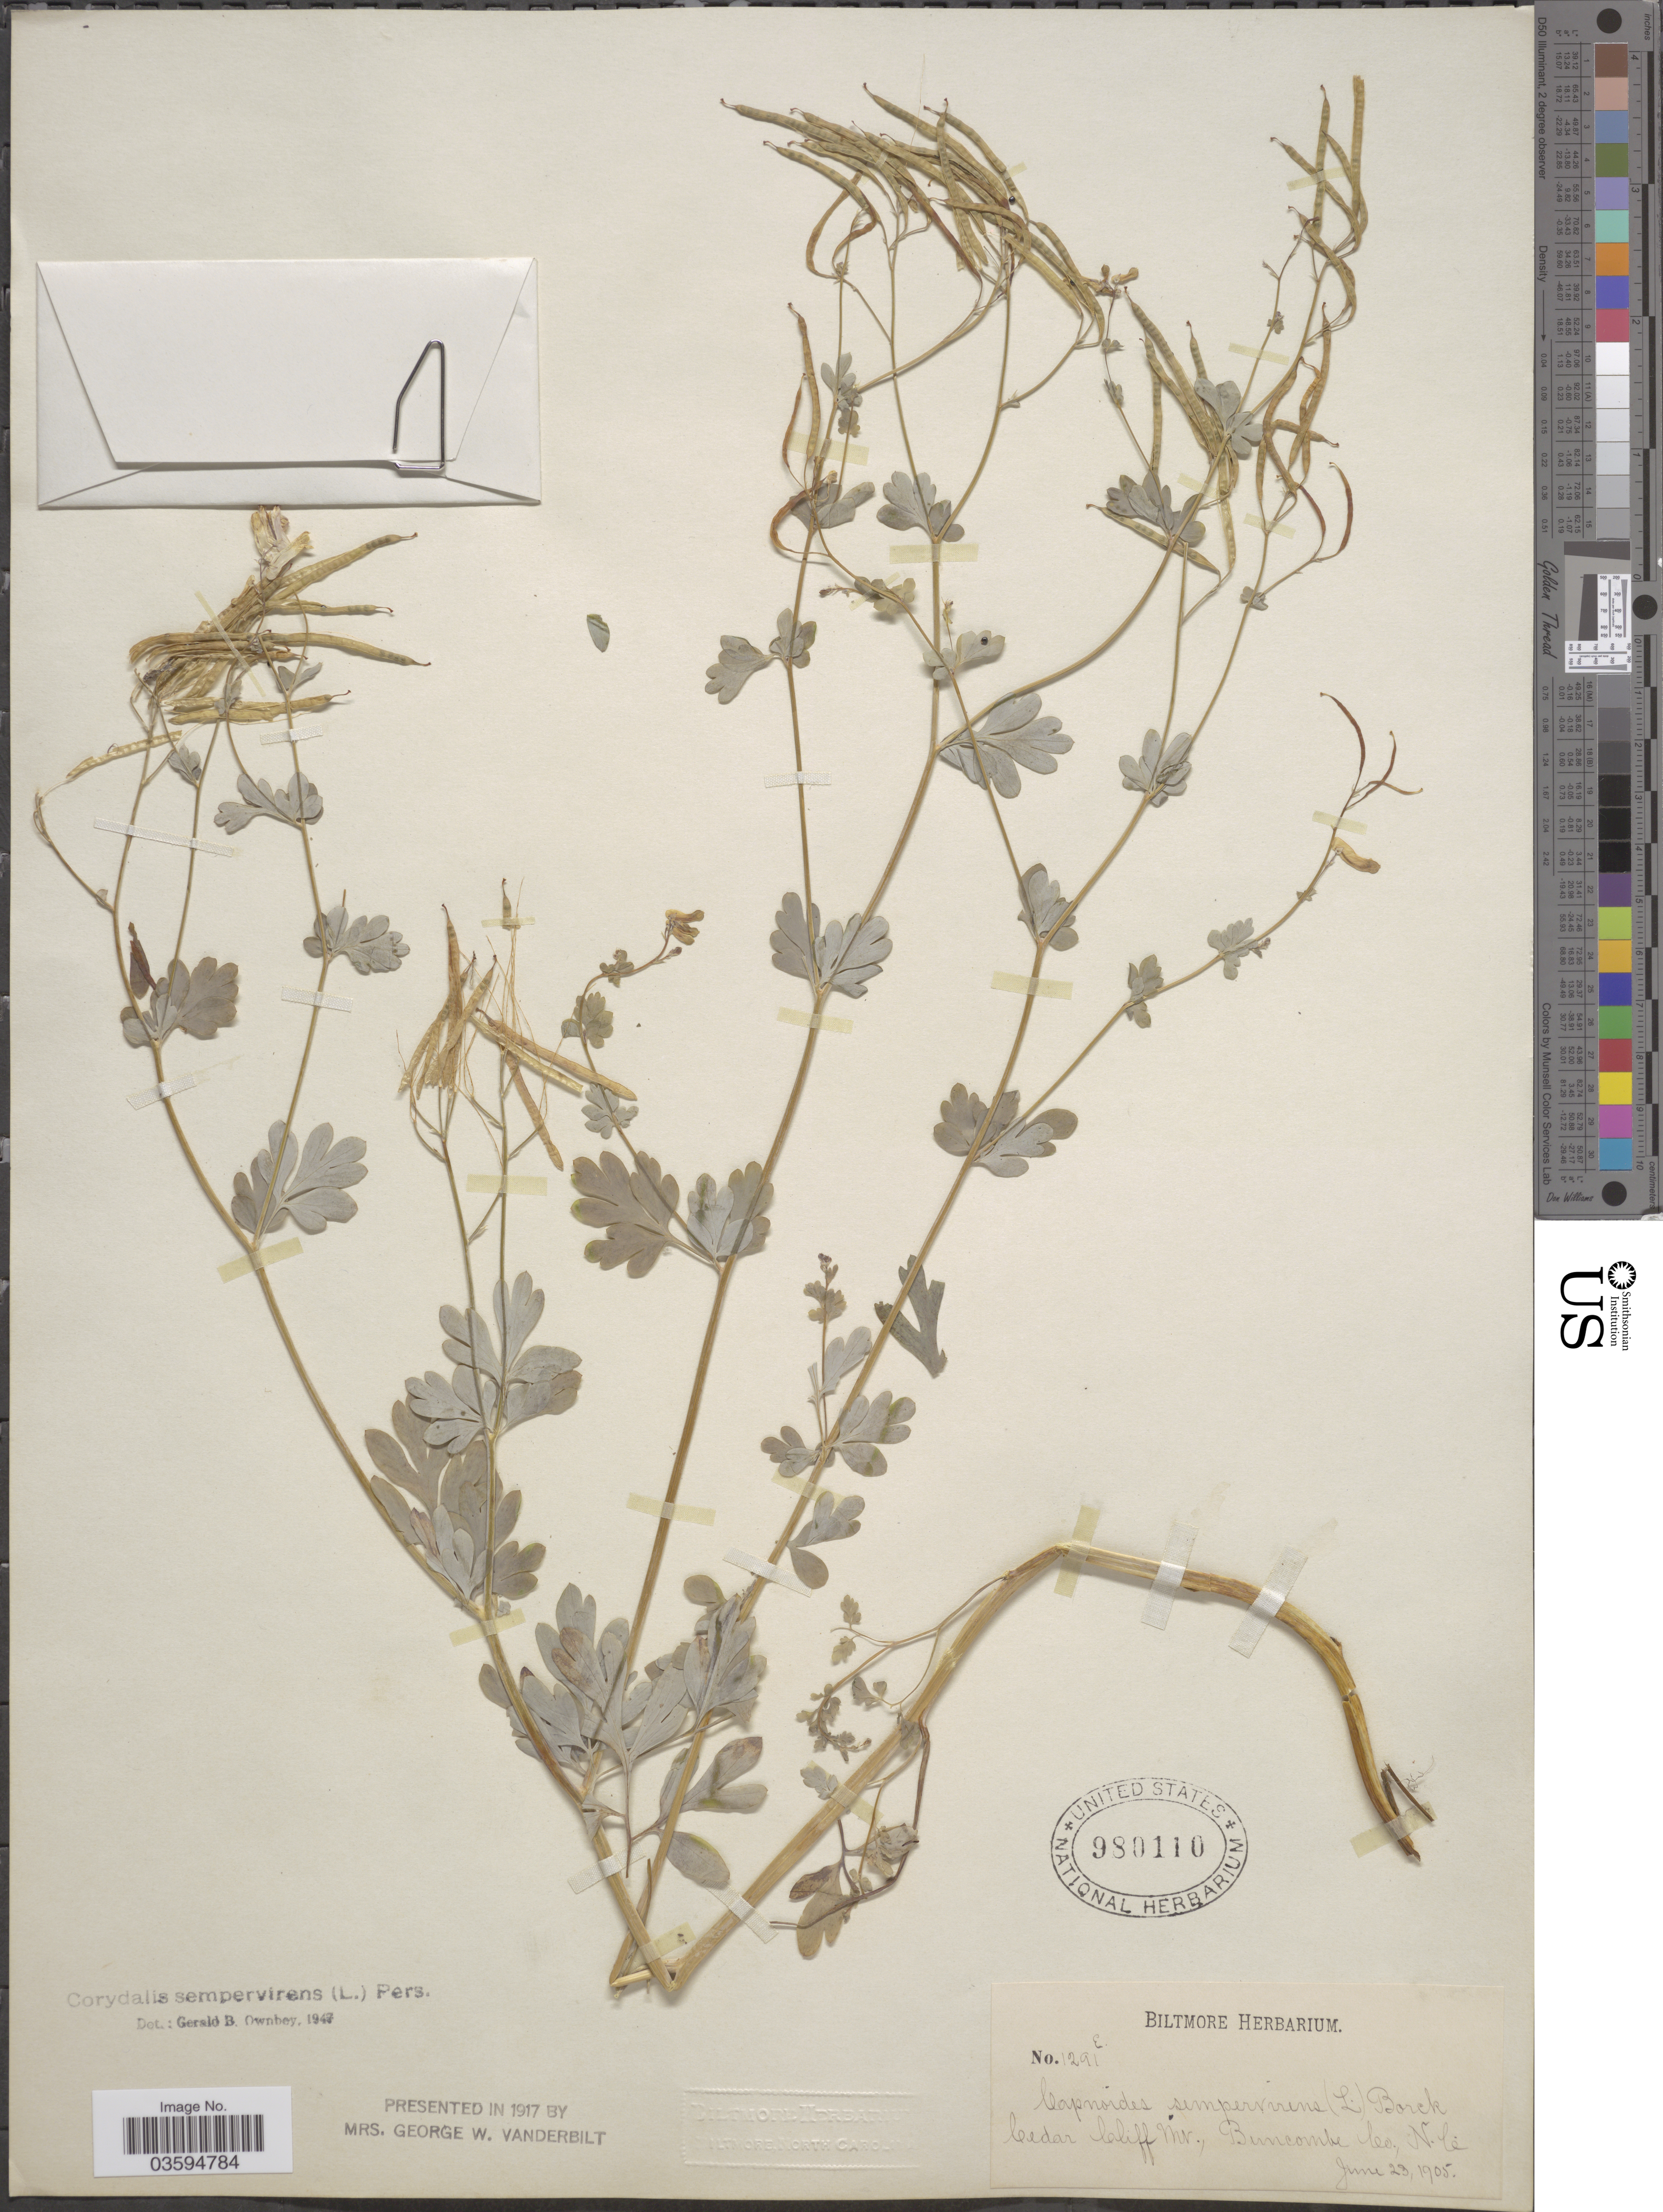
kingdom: Plantae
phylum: Tracheophyta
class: Magnoliopsida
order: Ranunculales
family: Papaveraceae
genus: Capnoides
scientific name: Capnoides sempervirens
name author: (L.) Borkh.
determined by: Strong, M. T., (US), Smithsonian Institution - National Museum of Natural History (UNITED STATES)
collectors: ex herb. Biltmore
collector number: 1291E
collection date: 1905-06-23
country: United States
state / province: North Carolina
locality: Cedar Cliff Mt., Buncombe Co.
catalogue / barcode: US 980110